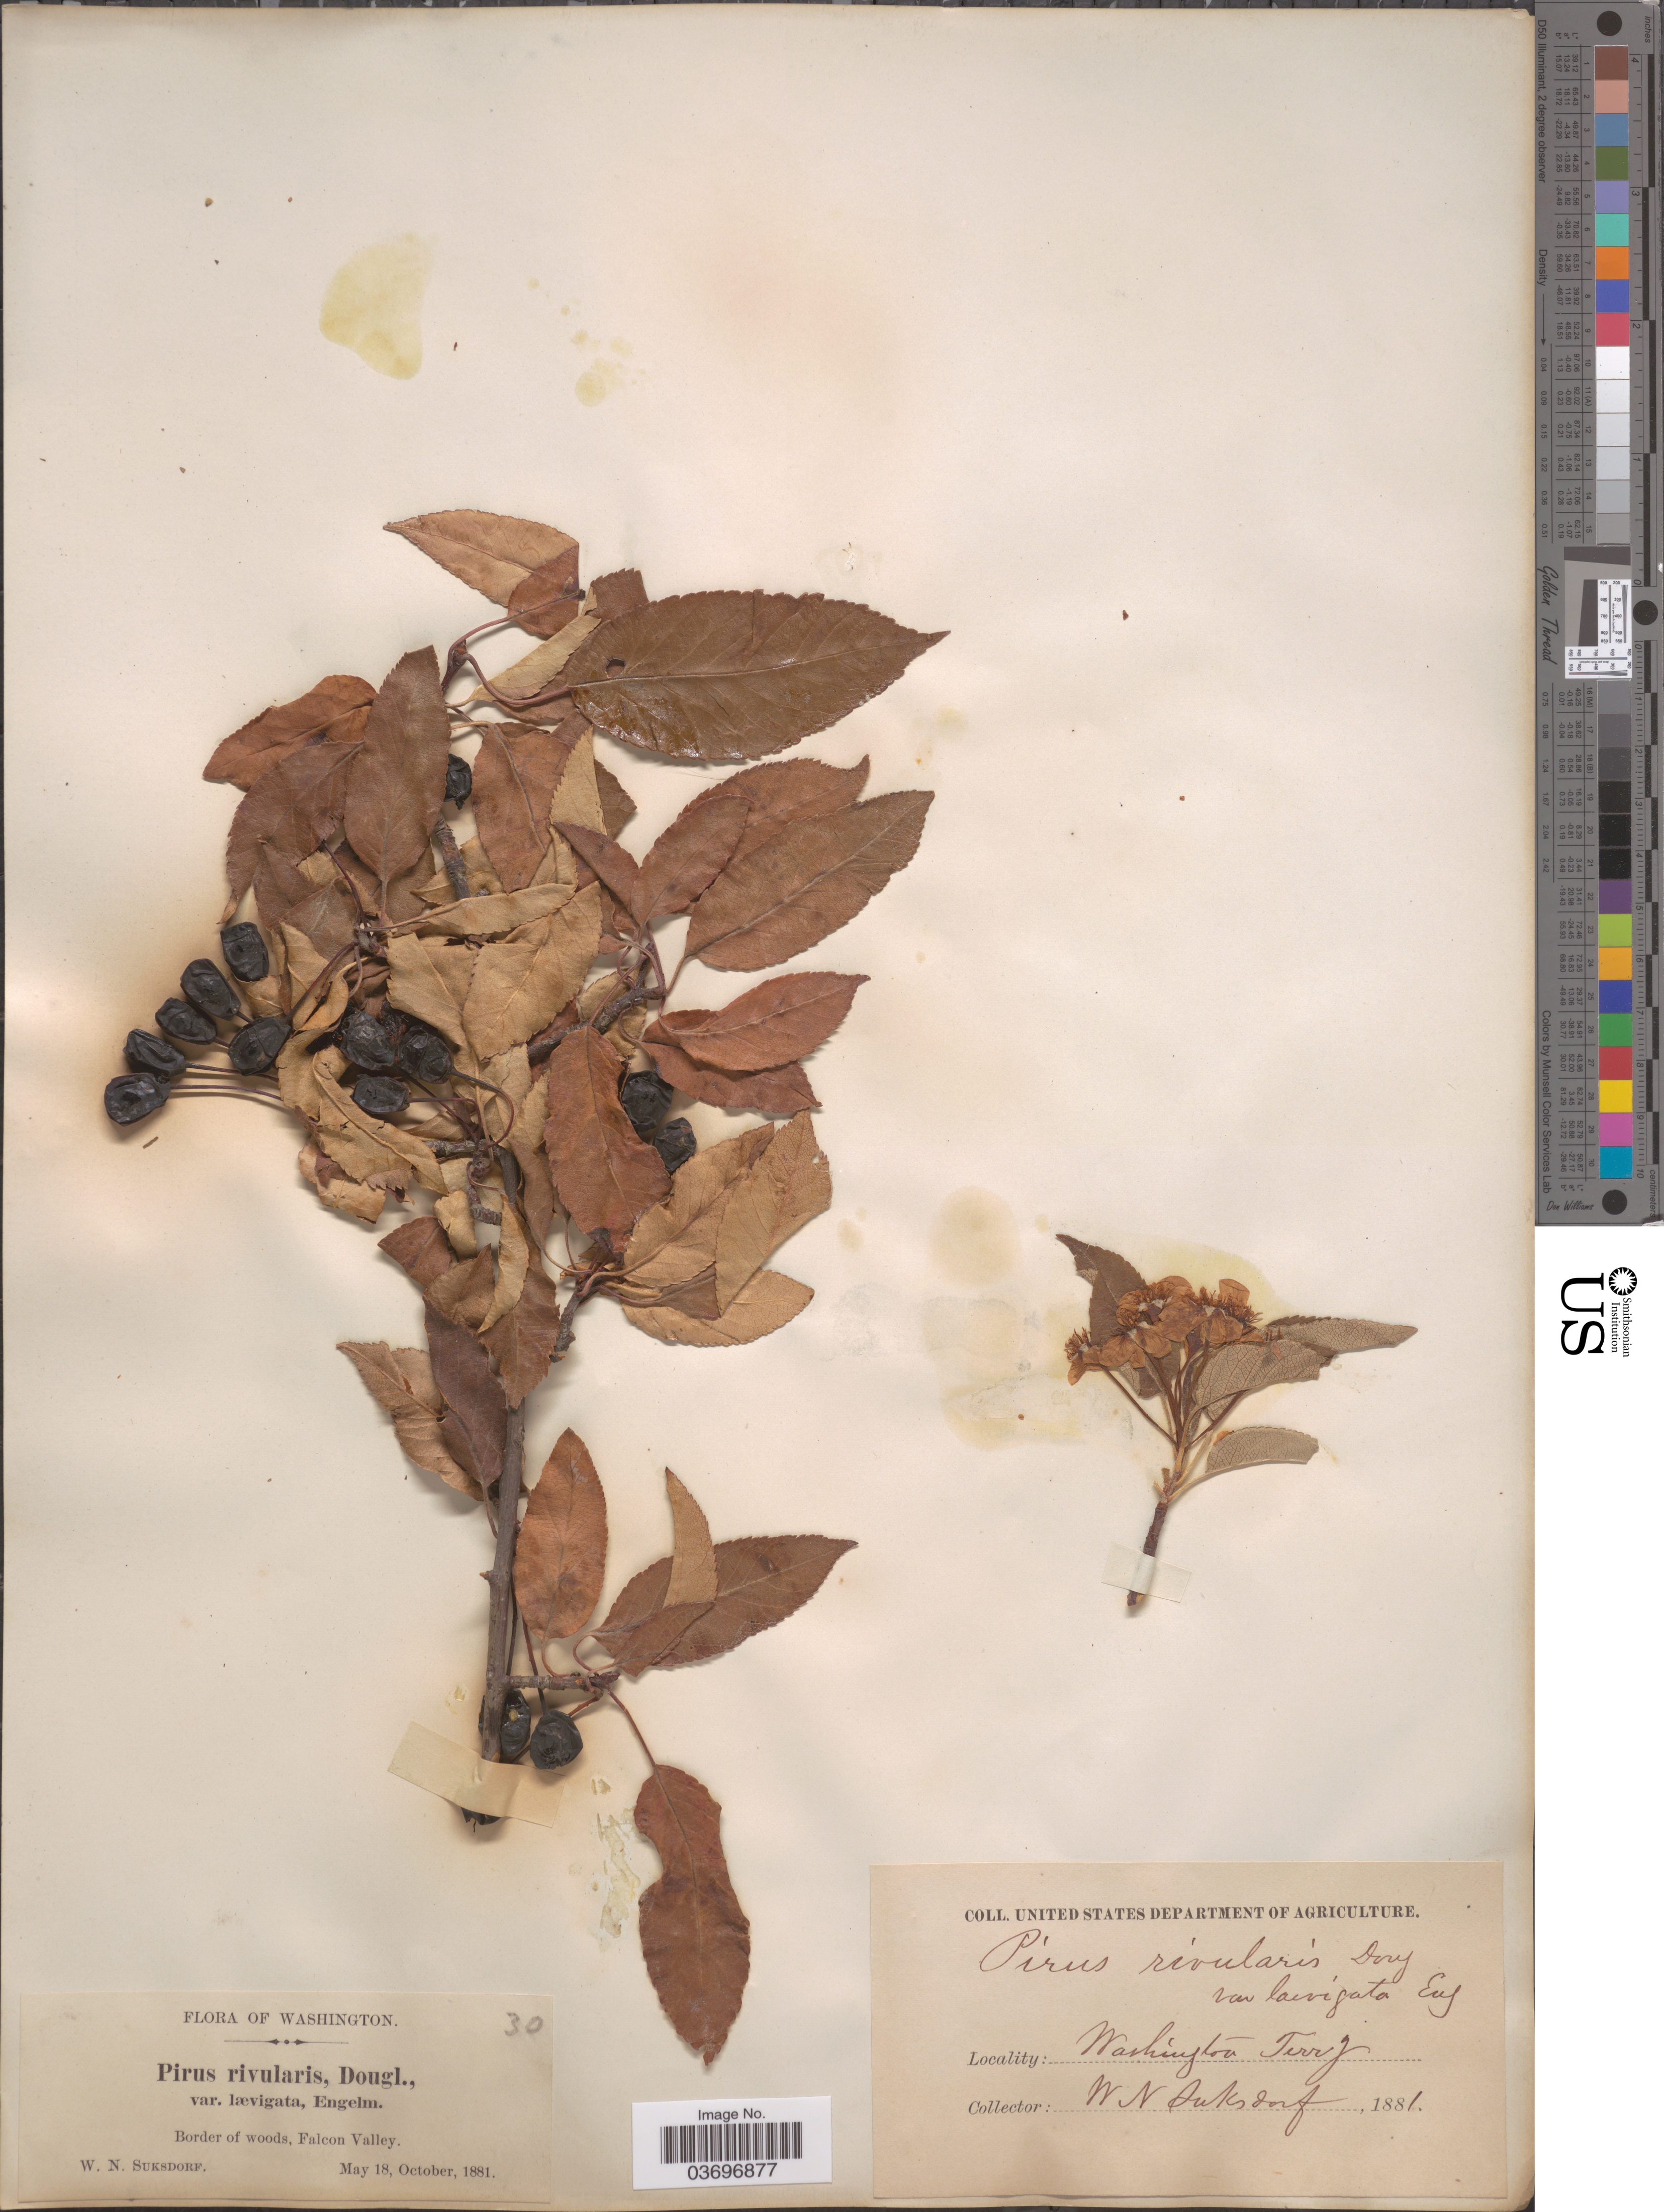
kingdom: Plantae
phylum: Tracheophyta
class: Magnoliopsida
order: Rosales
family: Rosaceae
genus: Malus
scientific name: Malus fusca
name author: (Raf.) C.K. Schneid.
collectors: W. N. Suksdorf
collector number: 30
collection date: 1881-05-18/1881-10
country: United States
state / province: Washington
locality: Border of woods, Falcon Valley. Washington Terr.